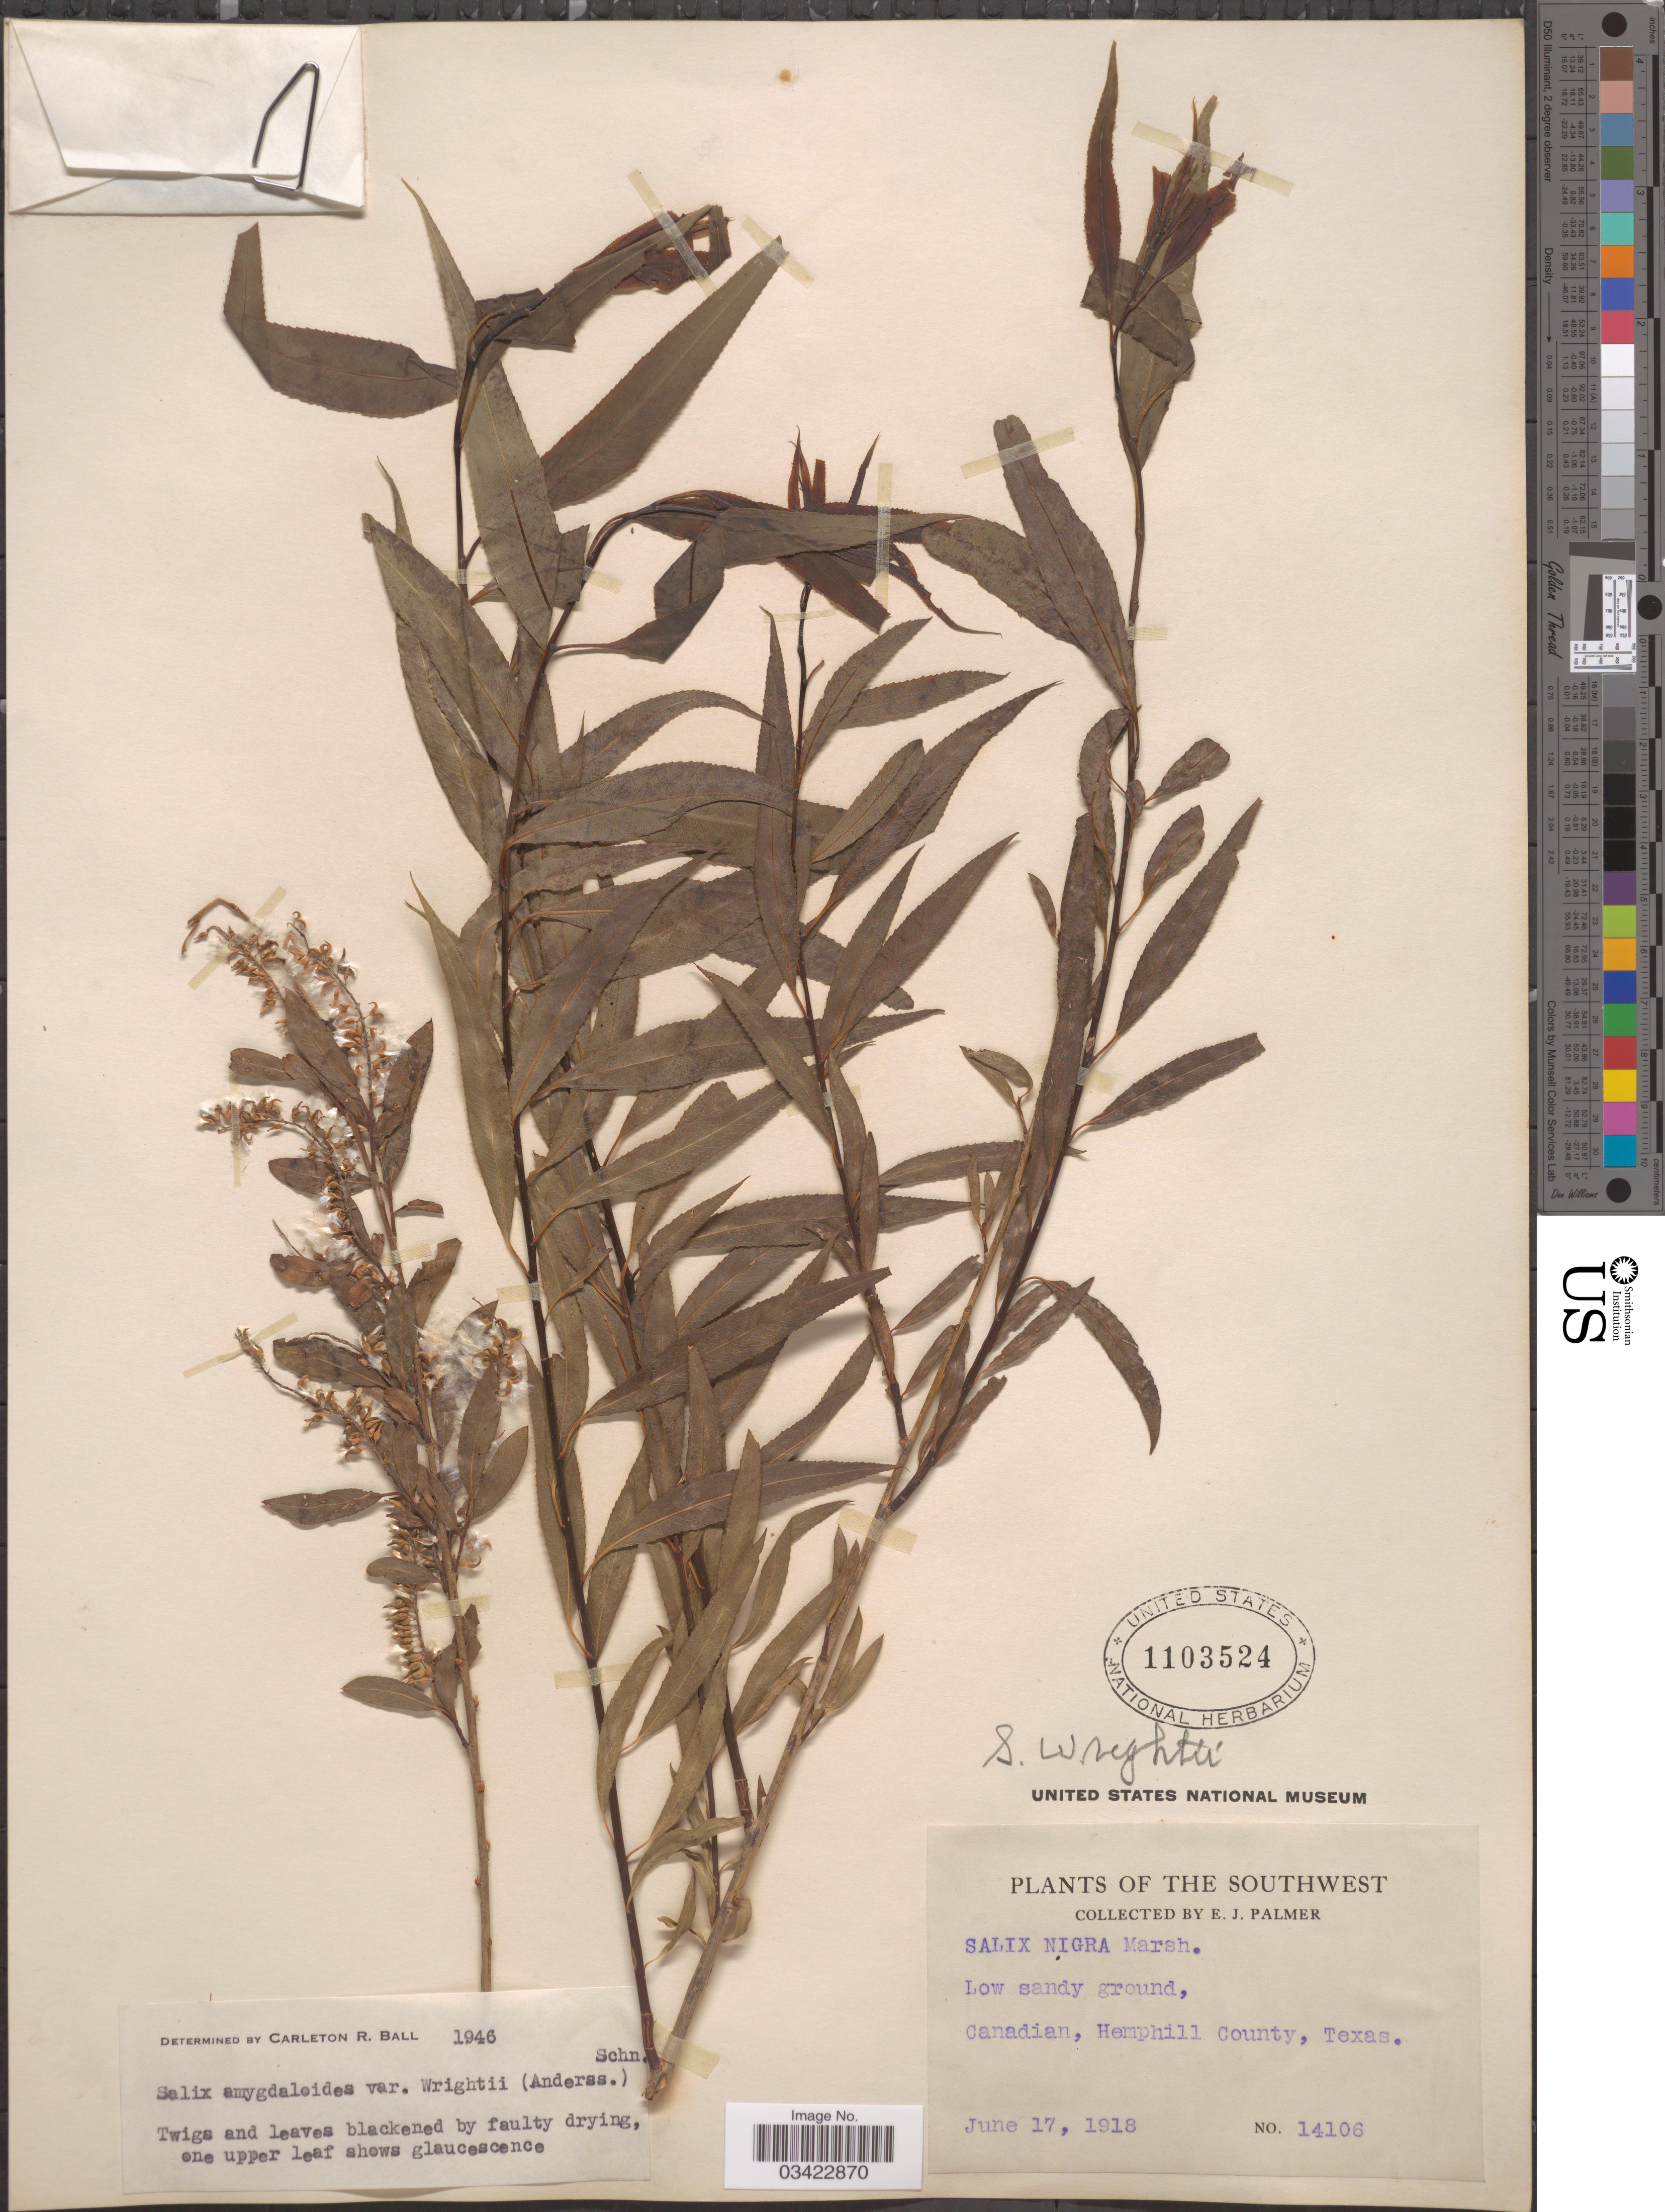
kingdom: Plantae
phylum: Tracheophyta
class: Magnoliopsida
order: Malpighiales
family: Salicaceae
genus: Salix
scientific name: Salix amygdaloides var. wrightii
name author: (Andersson) C.K. Schneid.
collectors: E. J. Palmer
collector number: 14106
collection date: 1918-06-17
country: United States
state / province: Texas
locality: Southwest. Canadian, Hemphill County.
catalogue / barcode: US 1103524